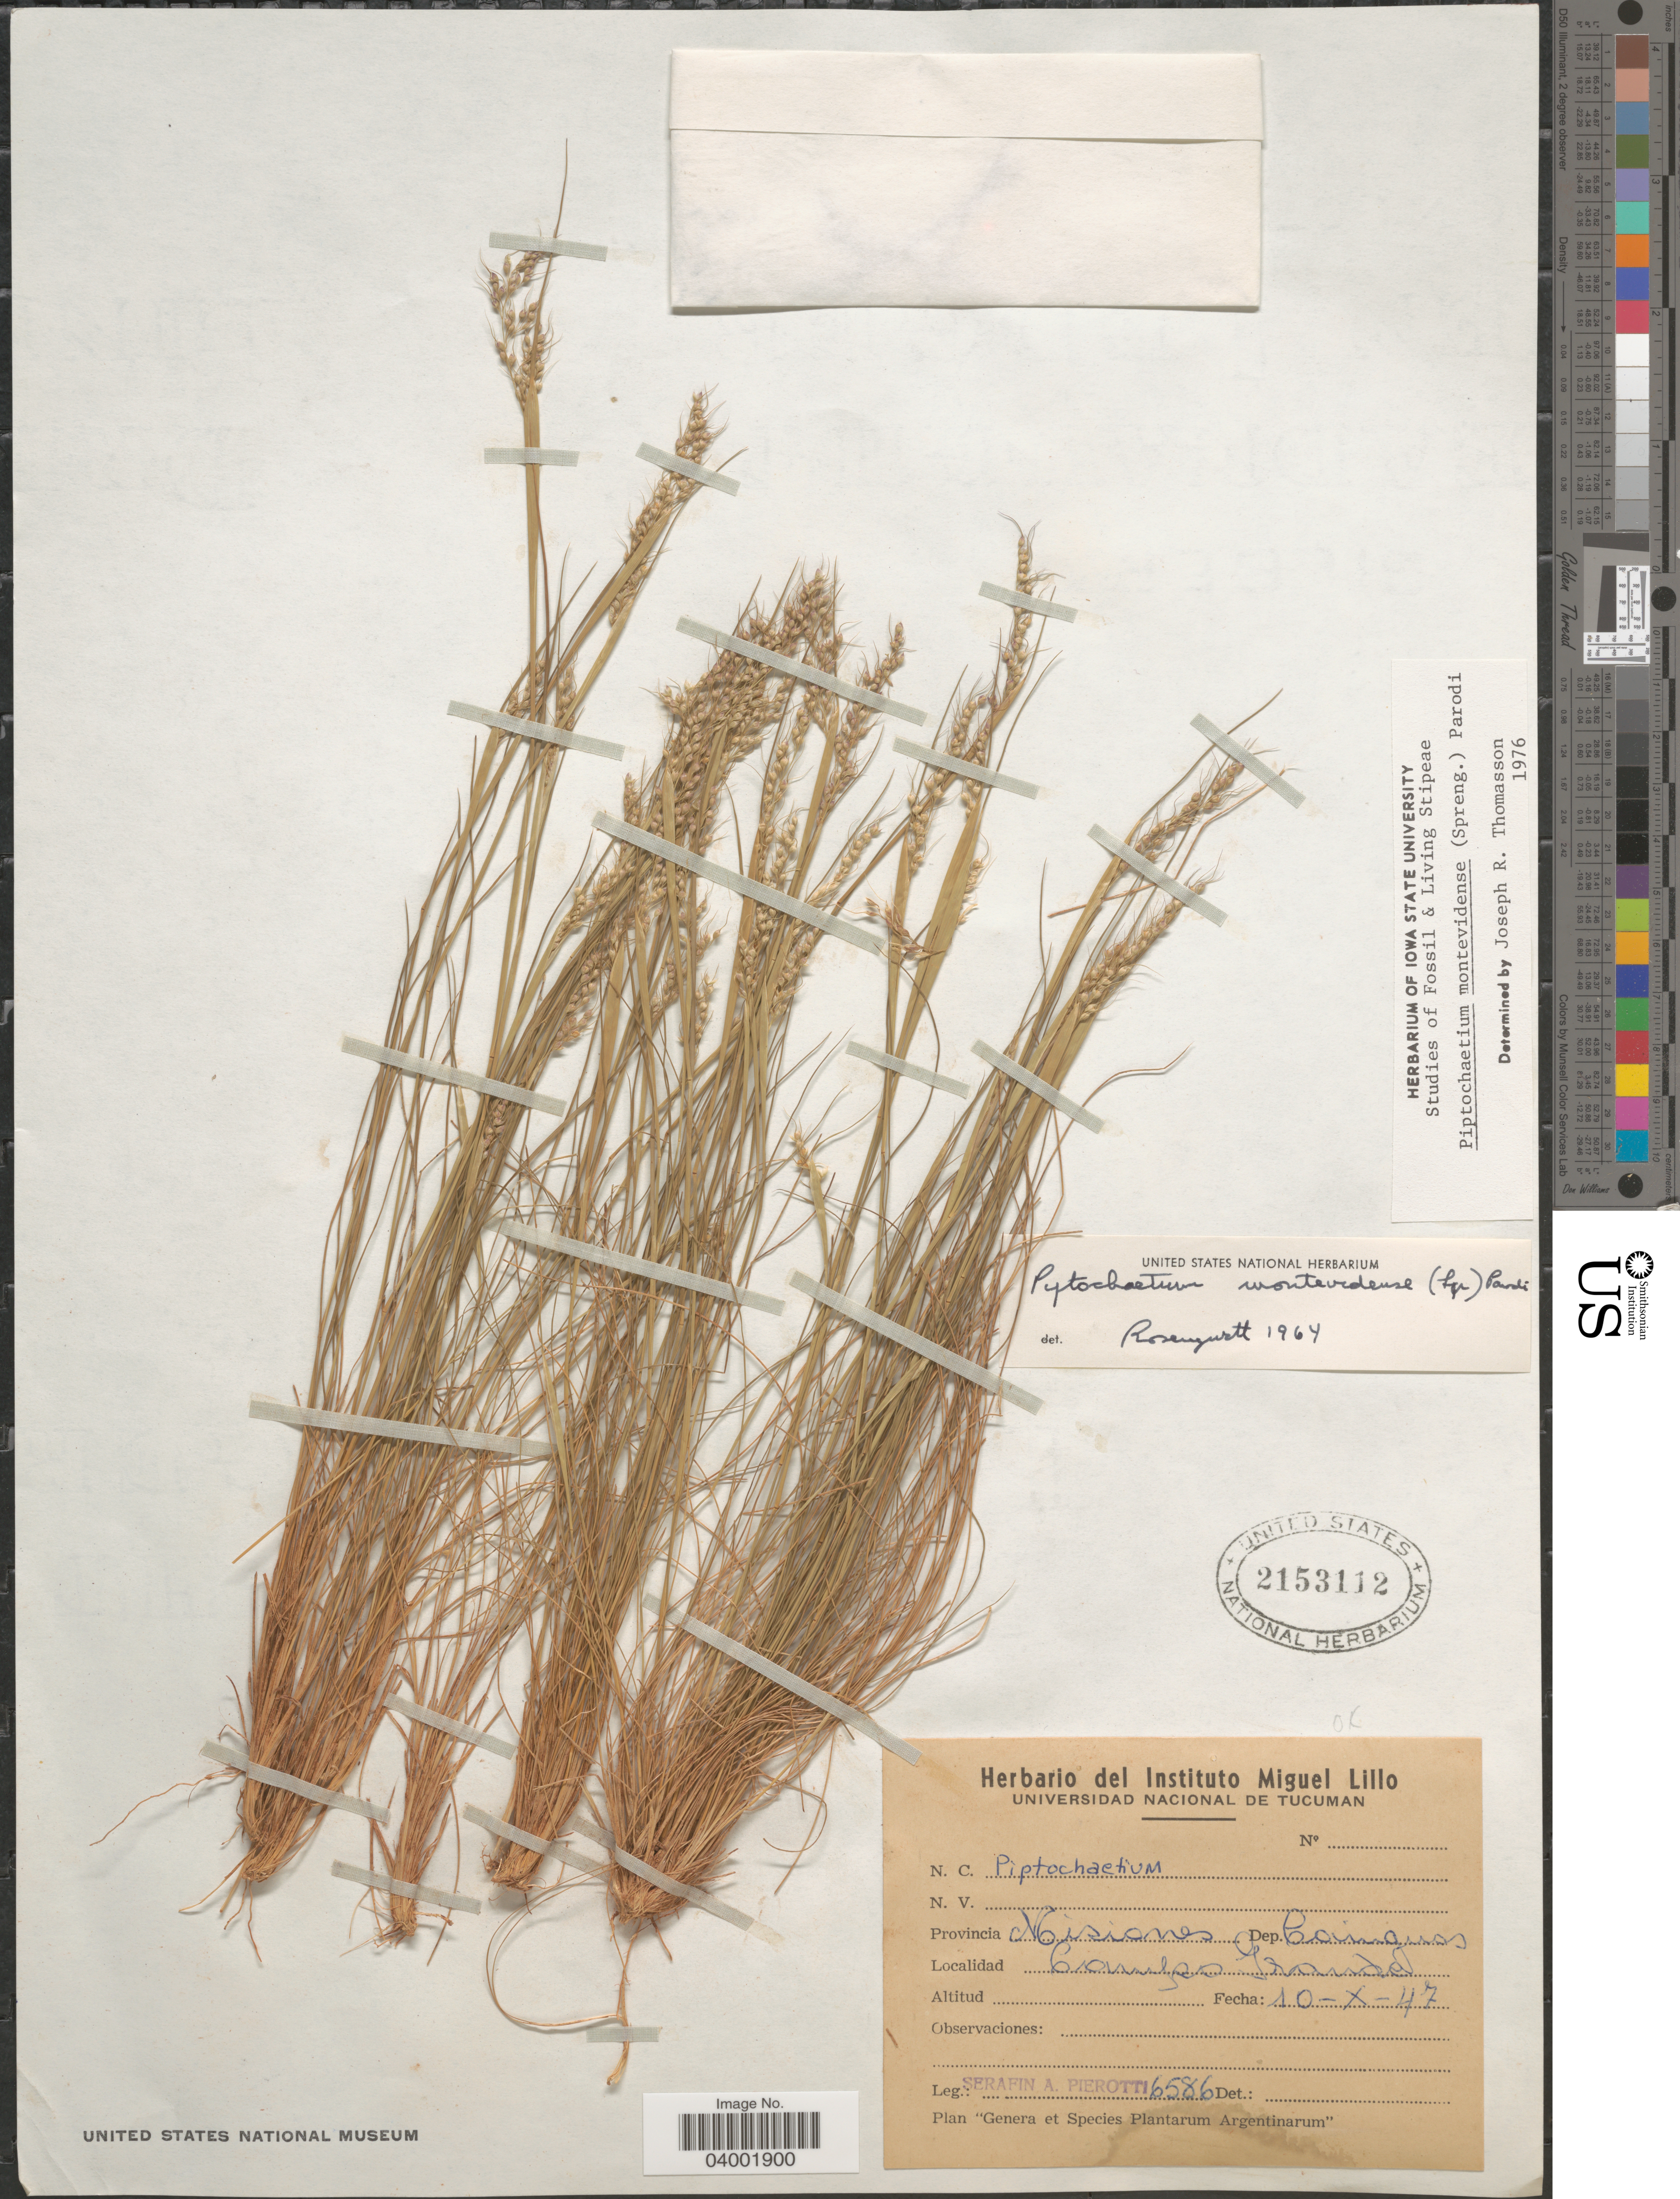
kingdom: Plantae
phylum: Tracheophyta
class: Liliopsida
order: Poales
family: Poaceae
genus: Piptochaetium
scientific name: Piptochaetium montevidense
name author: (Spreng.) Parodi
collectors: S. A. Pierotti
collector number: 6586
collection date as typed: Transcribed d/m/y: 10/10/47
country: Argentina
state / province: Misiones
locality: Dep. Cainguas. Campo Grande.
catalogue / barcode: US 2153112